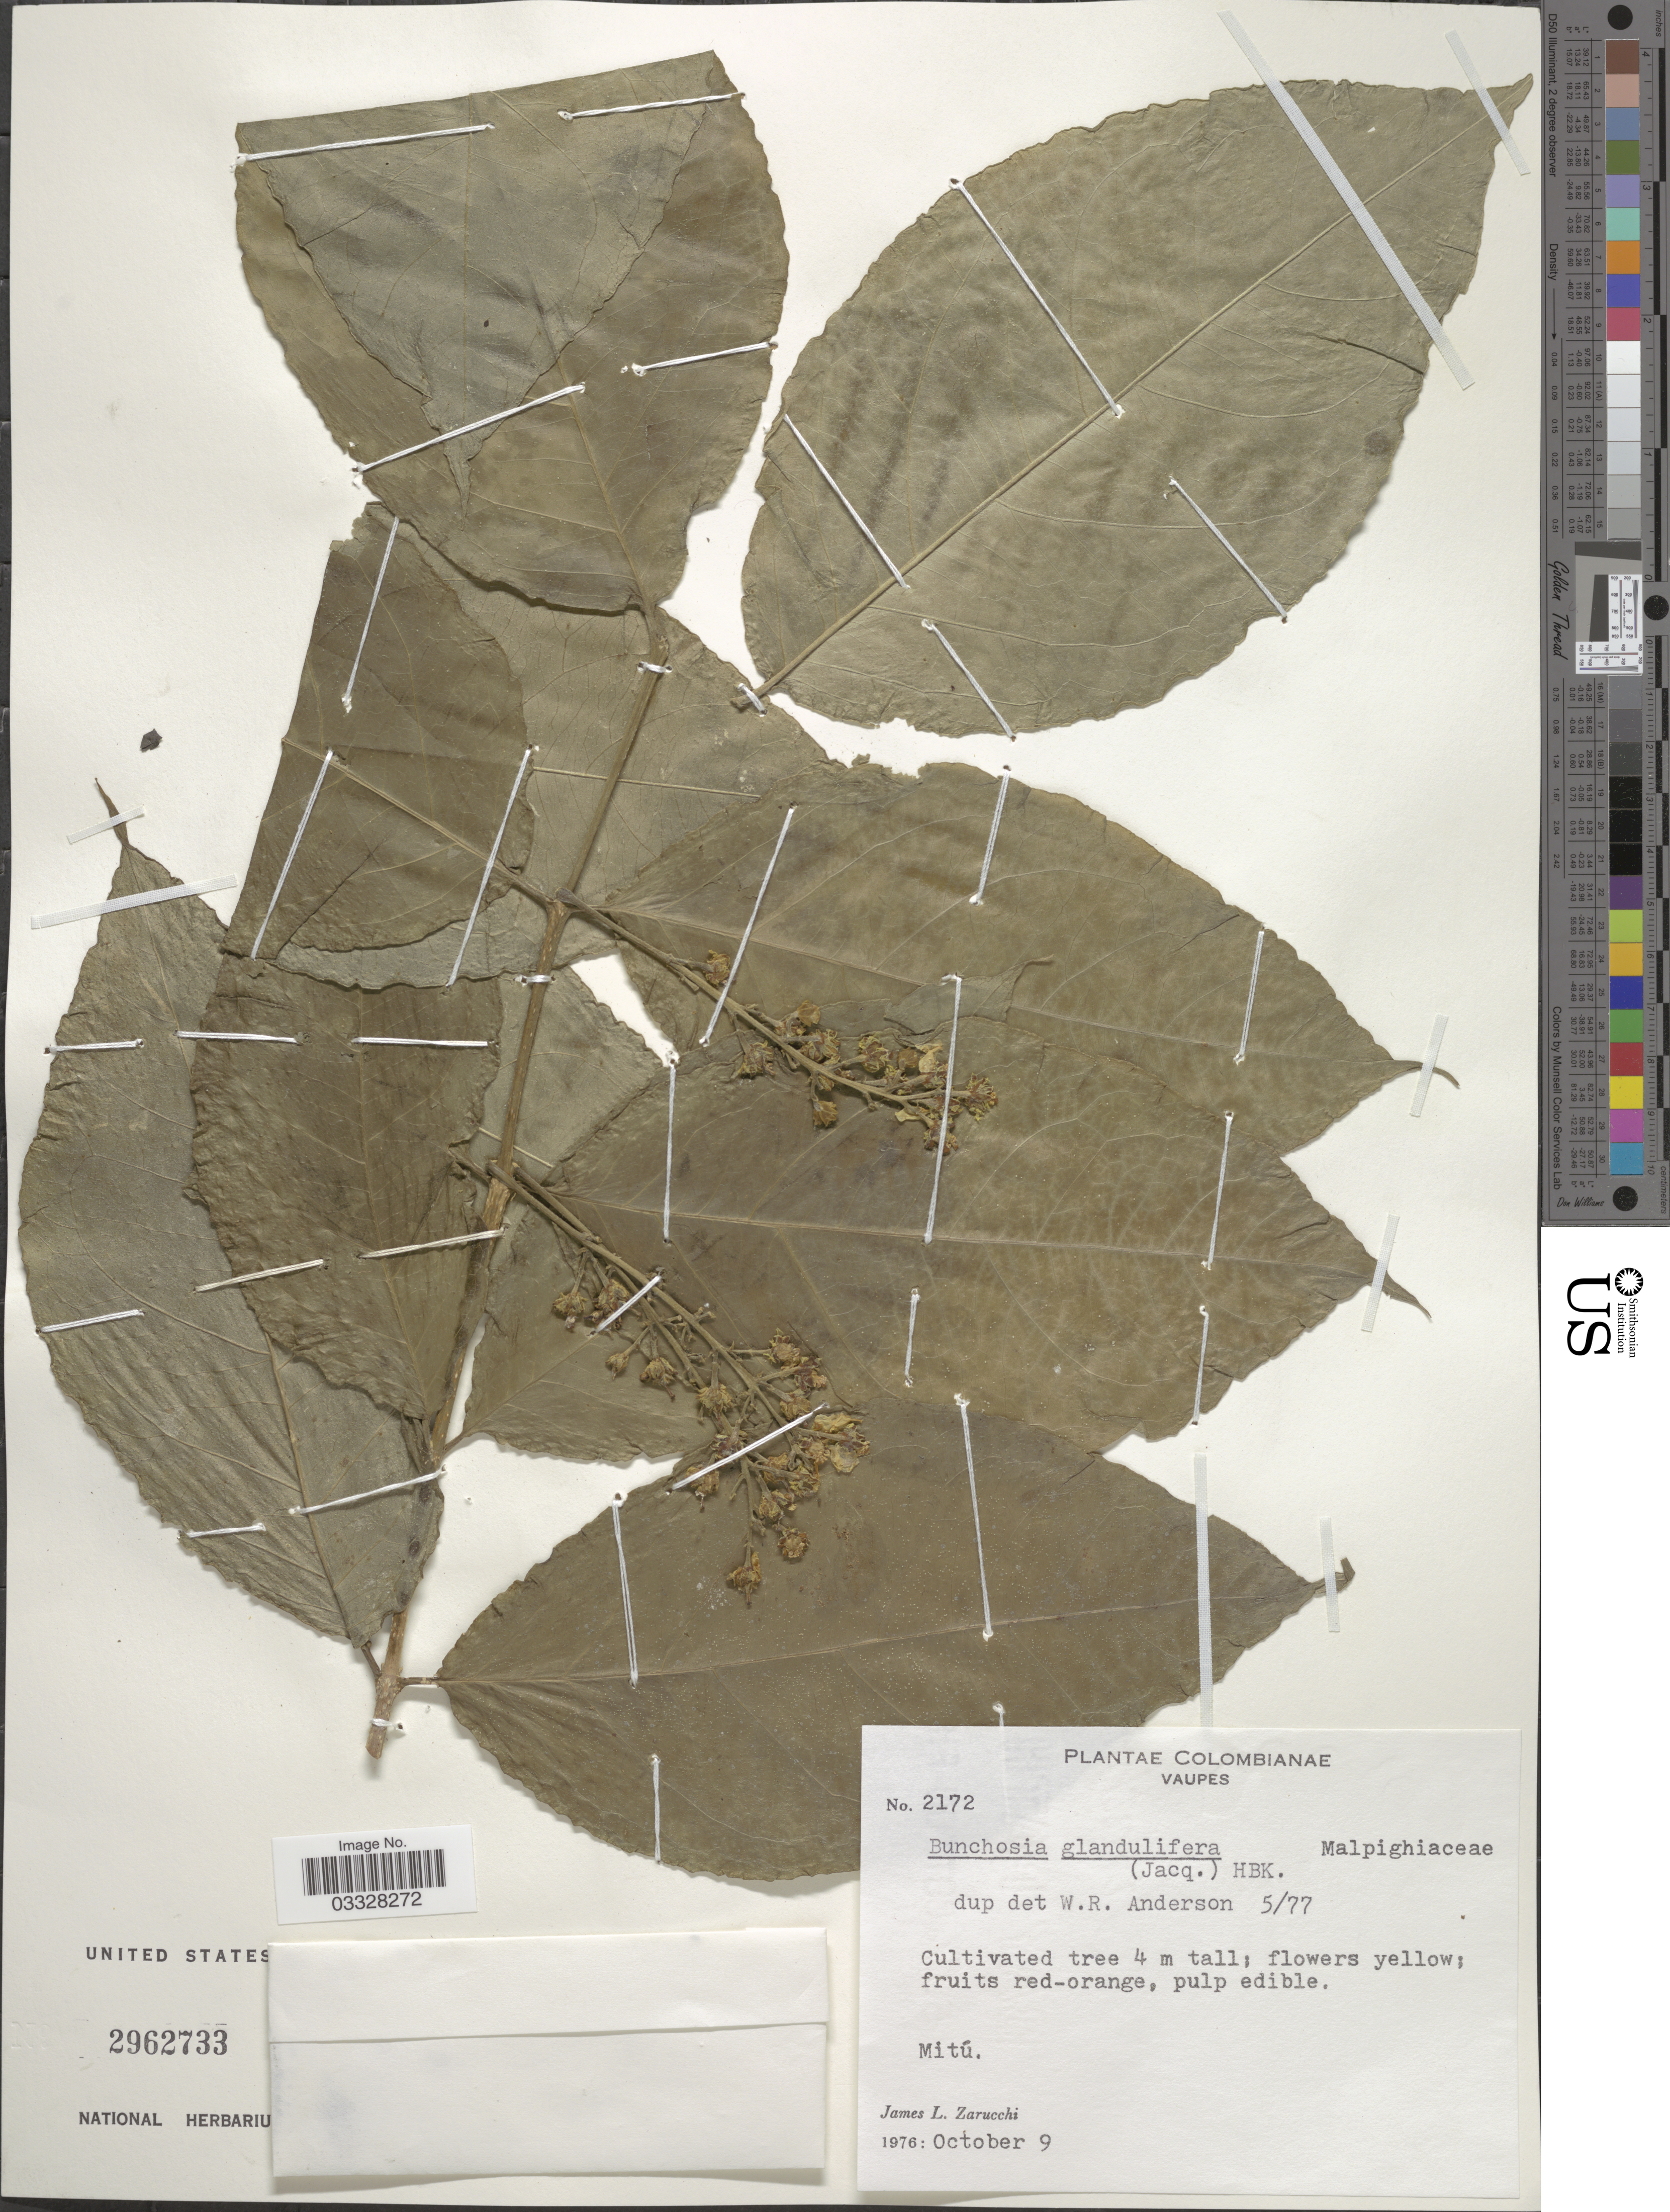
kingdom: Plantae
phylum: Tracheophyta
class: Magnoliopsida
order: Malpighiales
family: Malpighiaceae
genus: Bunchosia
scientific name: Bunchosia glandulifera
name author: (Jacq.) Kunth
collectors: J. L. Zarucchi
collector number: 2172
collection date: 1976-10-09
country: Colombia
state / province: Vaupés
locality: Mitú.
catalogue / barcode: US 2962733